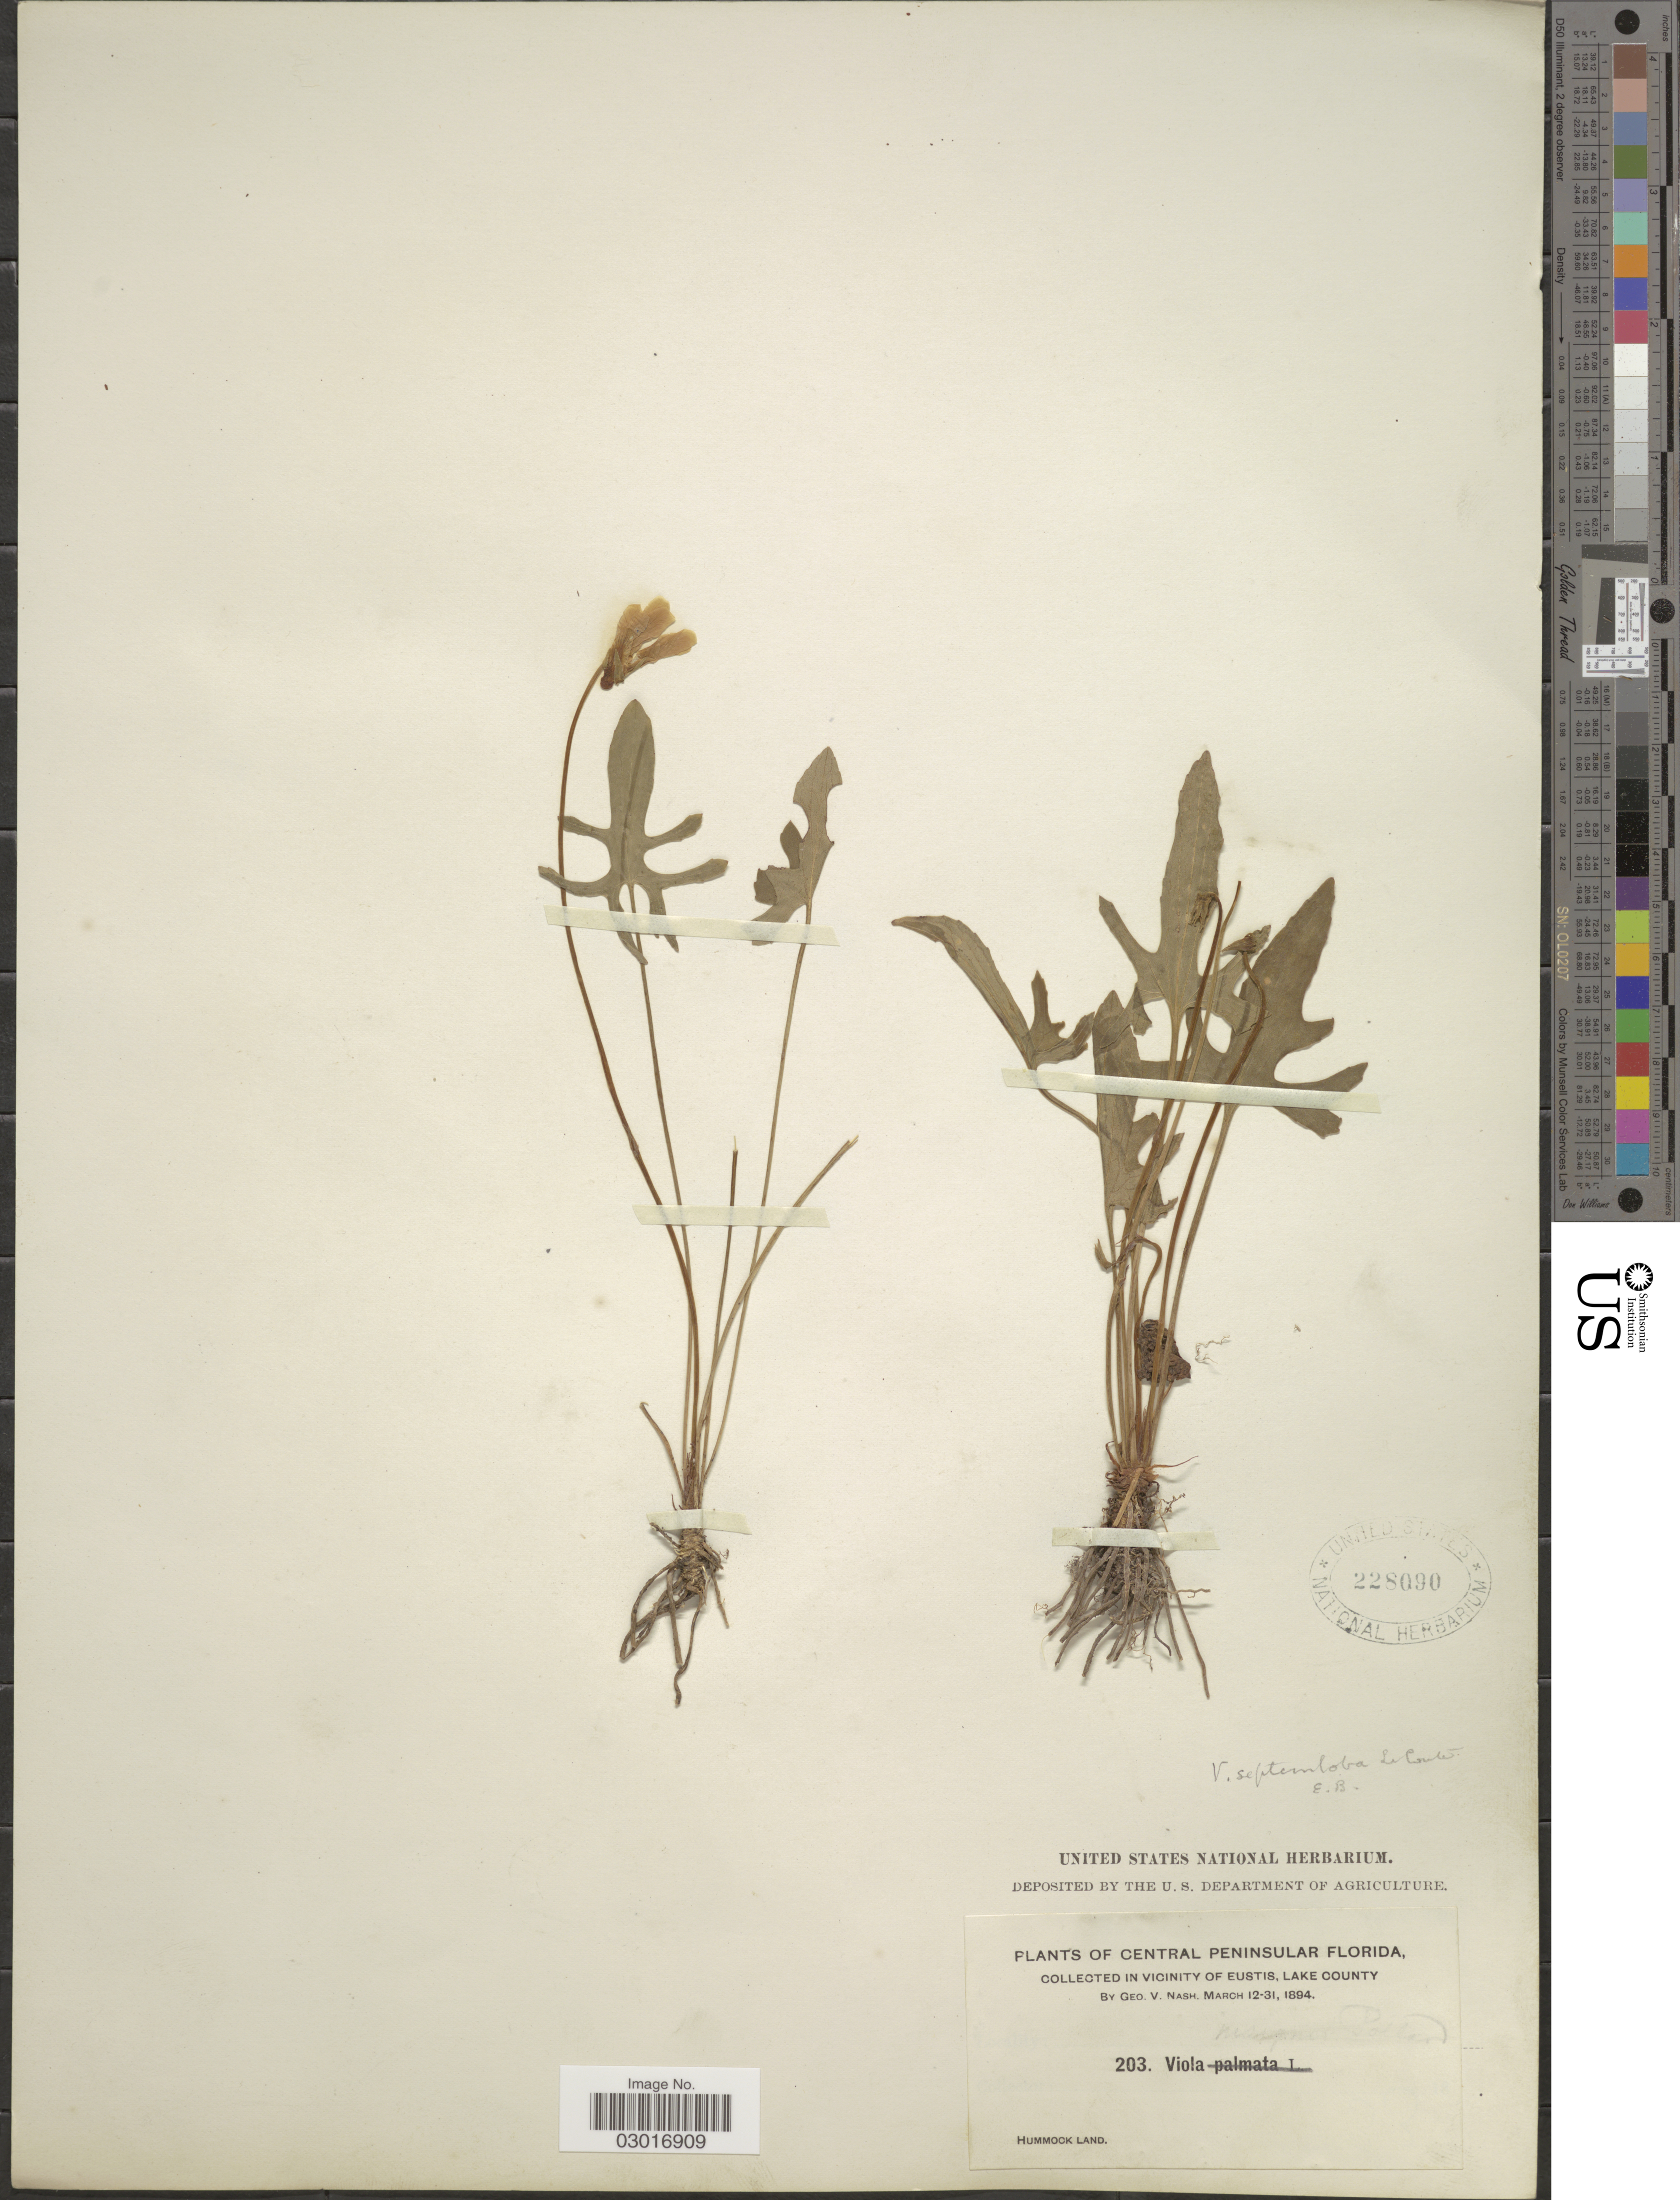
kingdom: Plantae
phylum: Tracheophyta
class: Magnoliopsida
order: Malpighiales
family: Violaceae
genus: Viola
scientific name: Viola septemloba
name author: LeConte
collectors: G. V. Nash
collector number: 203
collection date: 1894-03-12/1894-03-31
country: United States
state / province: Florida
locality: Central Peninsular Florida, in vicinity of Eustis, Lake County, Hummock Land.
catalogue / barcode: US 228090